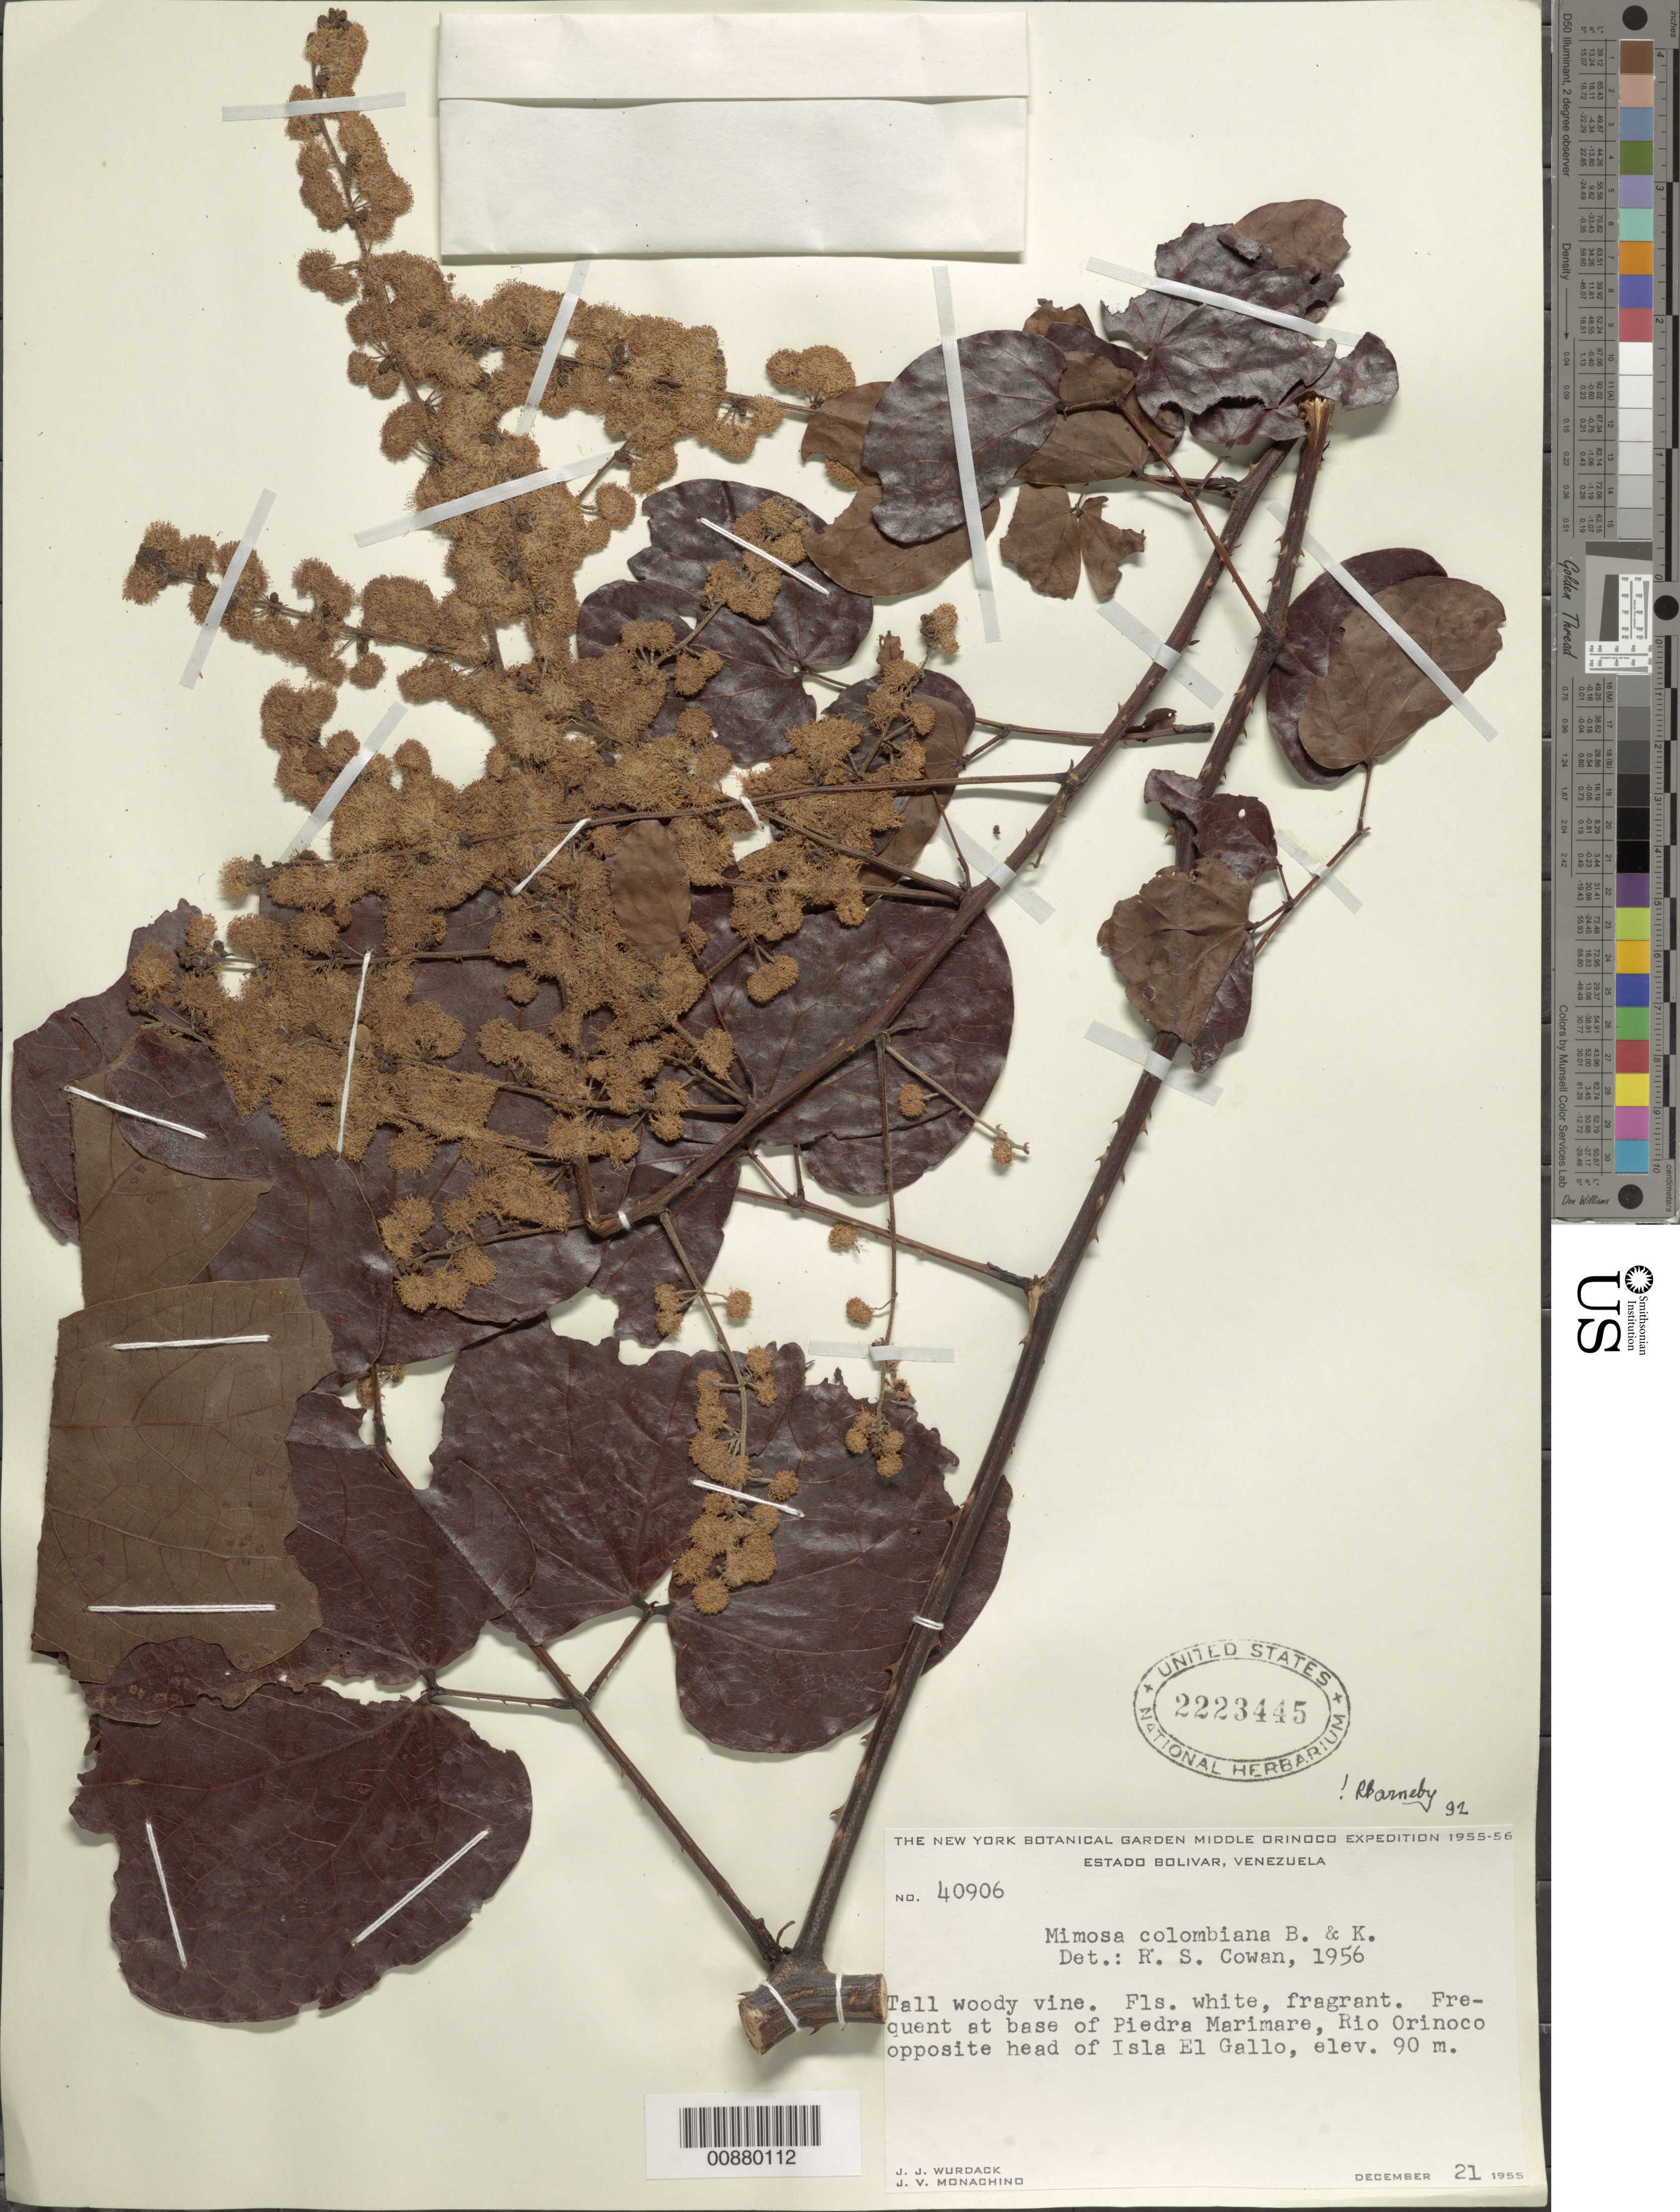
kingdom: Plantae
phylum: Tracheophyta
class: Magnoliopsida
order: Fabales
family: Fabaceae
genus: Mimosa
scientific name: Mimosa colombiana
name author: Britton & Killip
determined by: Barneby, Rupert C., (NY)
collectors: J. J. Wurdack & J. V. Monachino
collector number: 40906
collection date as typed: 21-Dec-55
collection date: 1955-12-21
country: Venezuela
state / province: Bolívar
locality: Piedra Marimare, base; Rio Orinoco, opposite head of Isla El Gallo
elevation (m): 90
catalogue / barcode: US 2223445